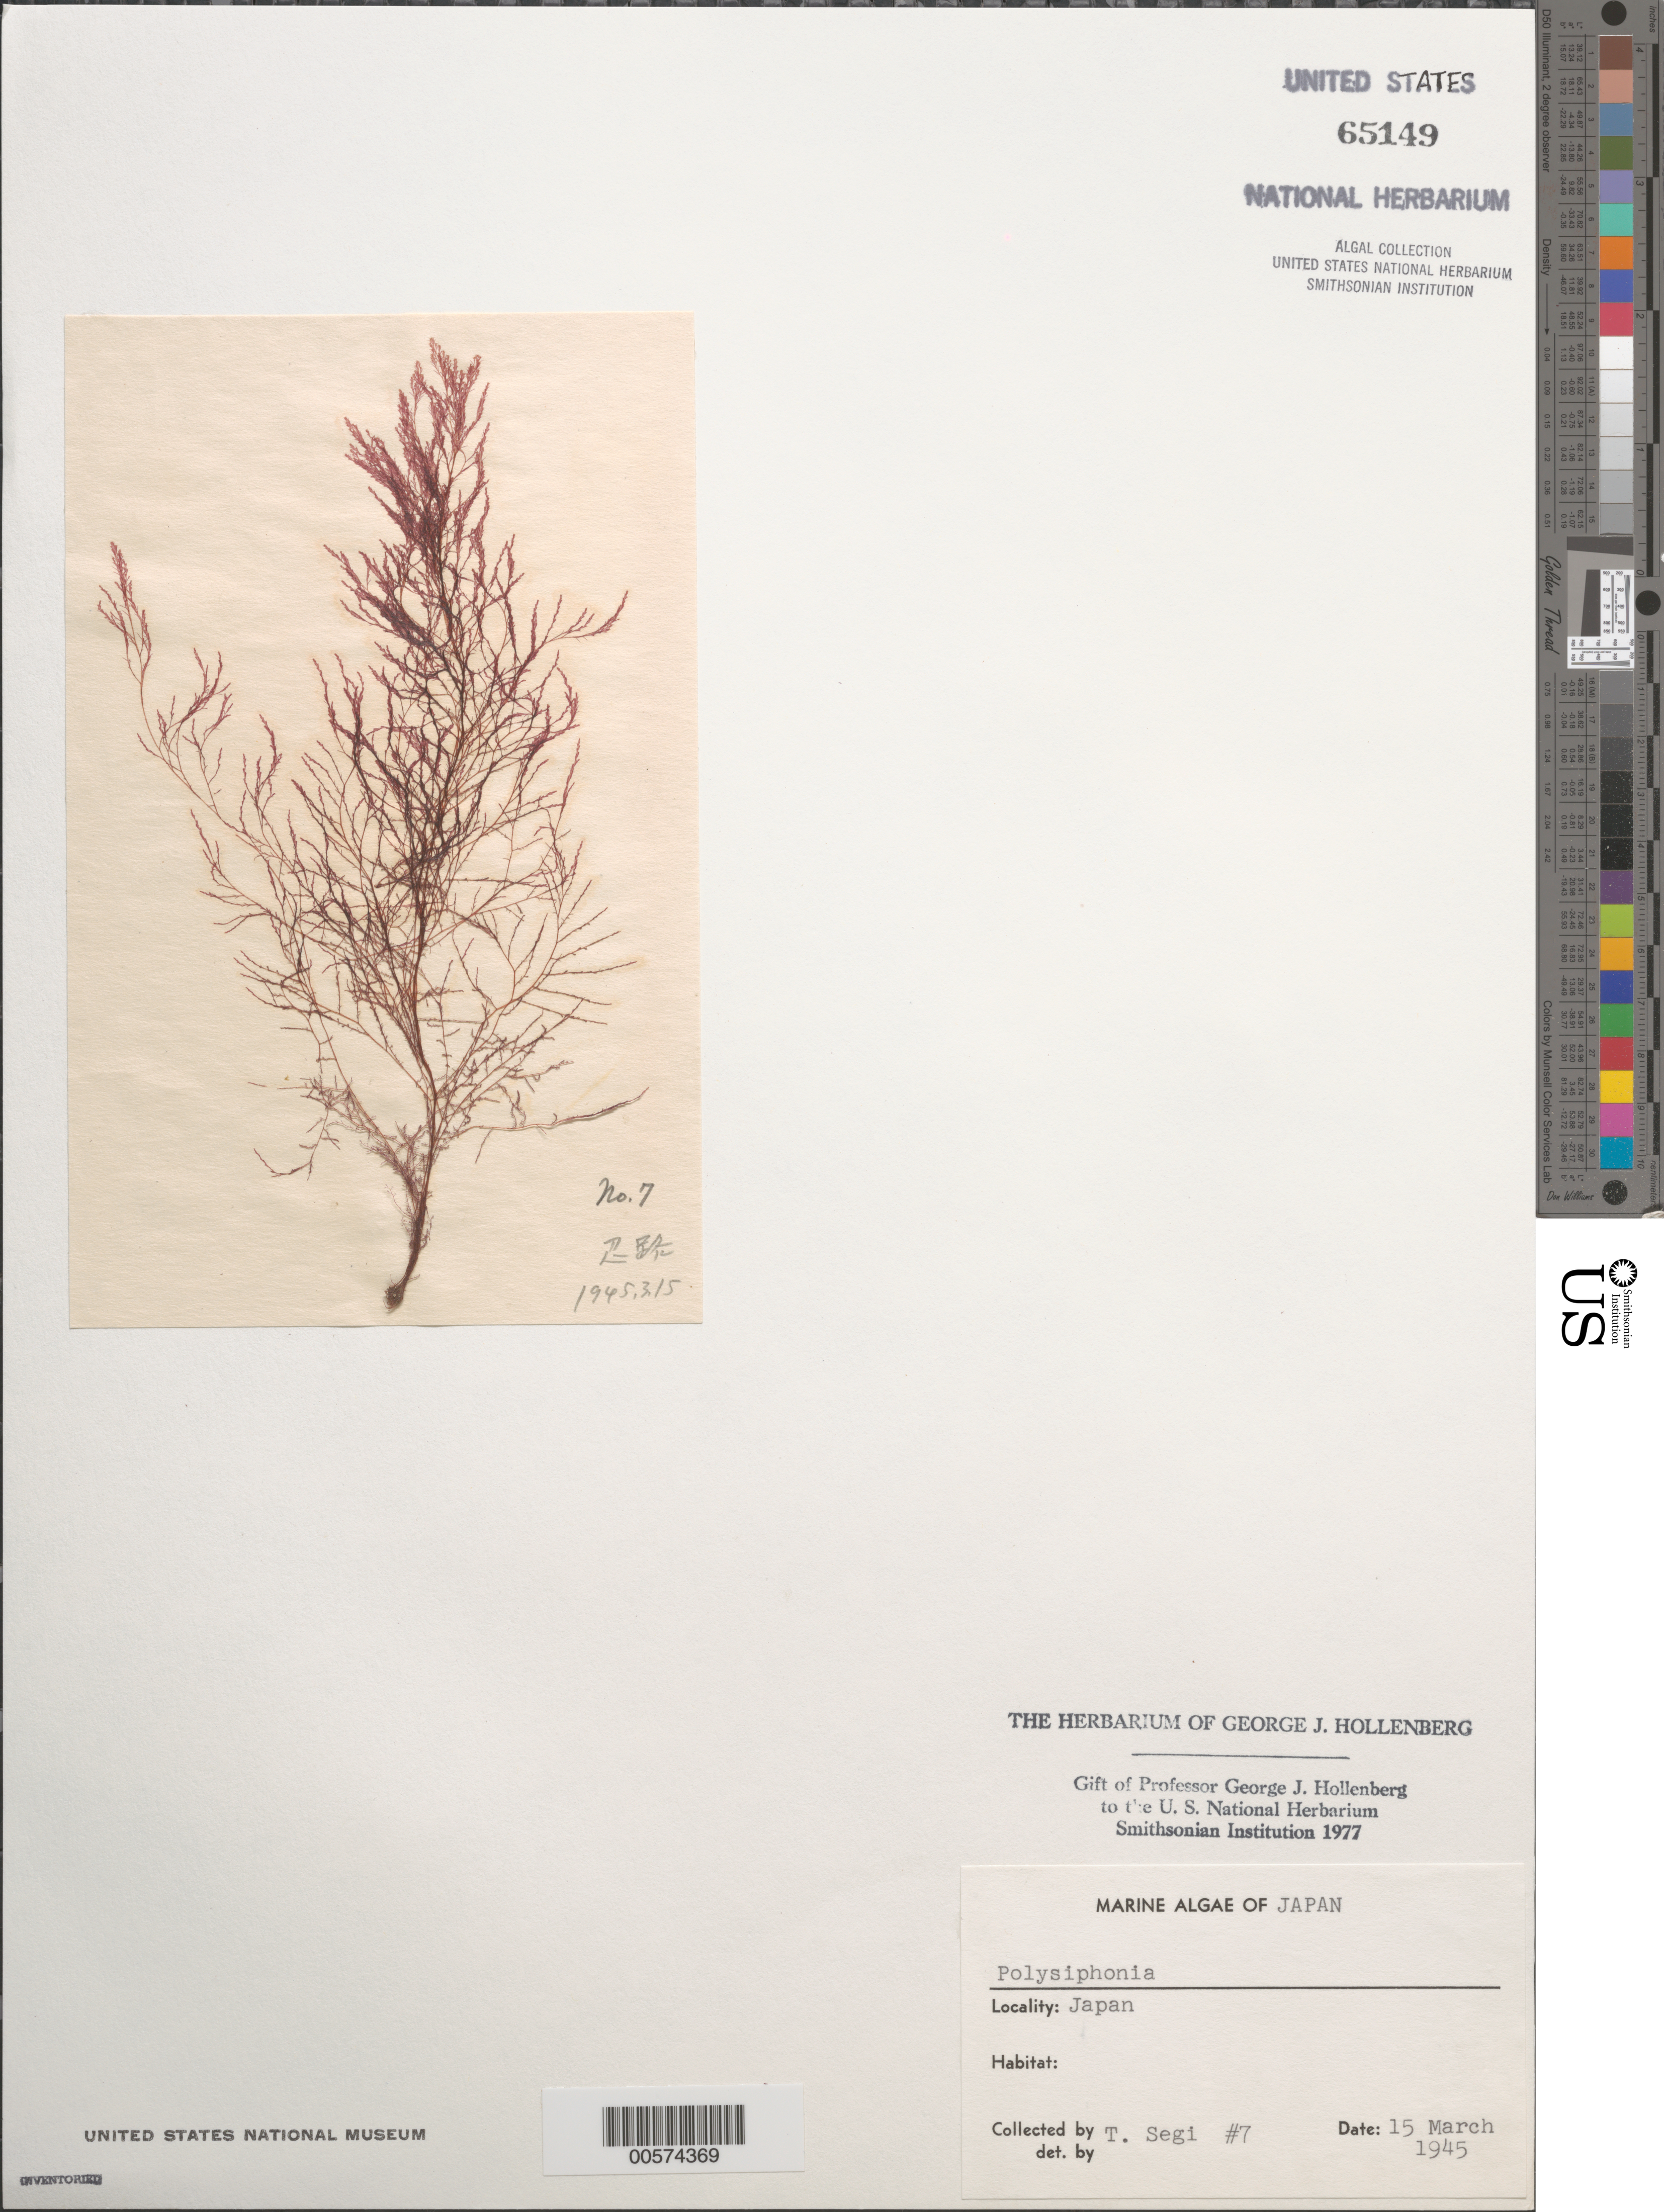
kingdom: Plantae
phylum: Rhodophyta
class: Florideophyceae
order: Ceramiales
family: Rhodomelaceae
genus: Polysiphonia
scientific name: Polysiphonia sp.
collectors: T. Segi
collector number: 7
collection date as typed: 15 Mar 1945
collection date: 1945-03-15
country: Japan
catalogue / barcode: US 65149